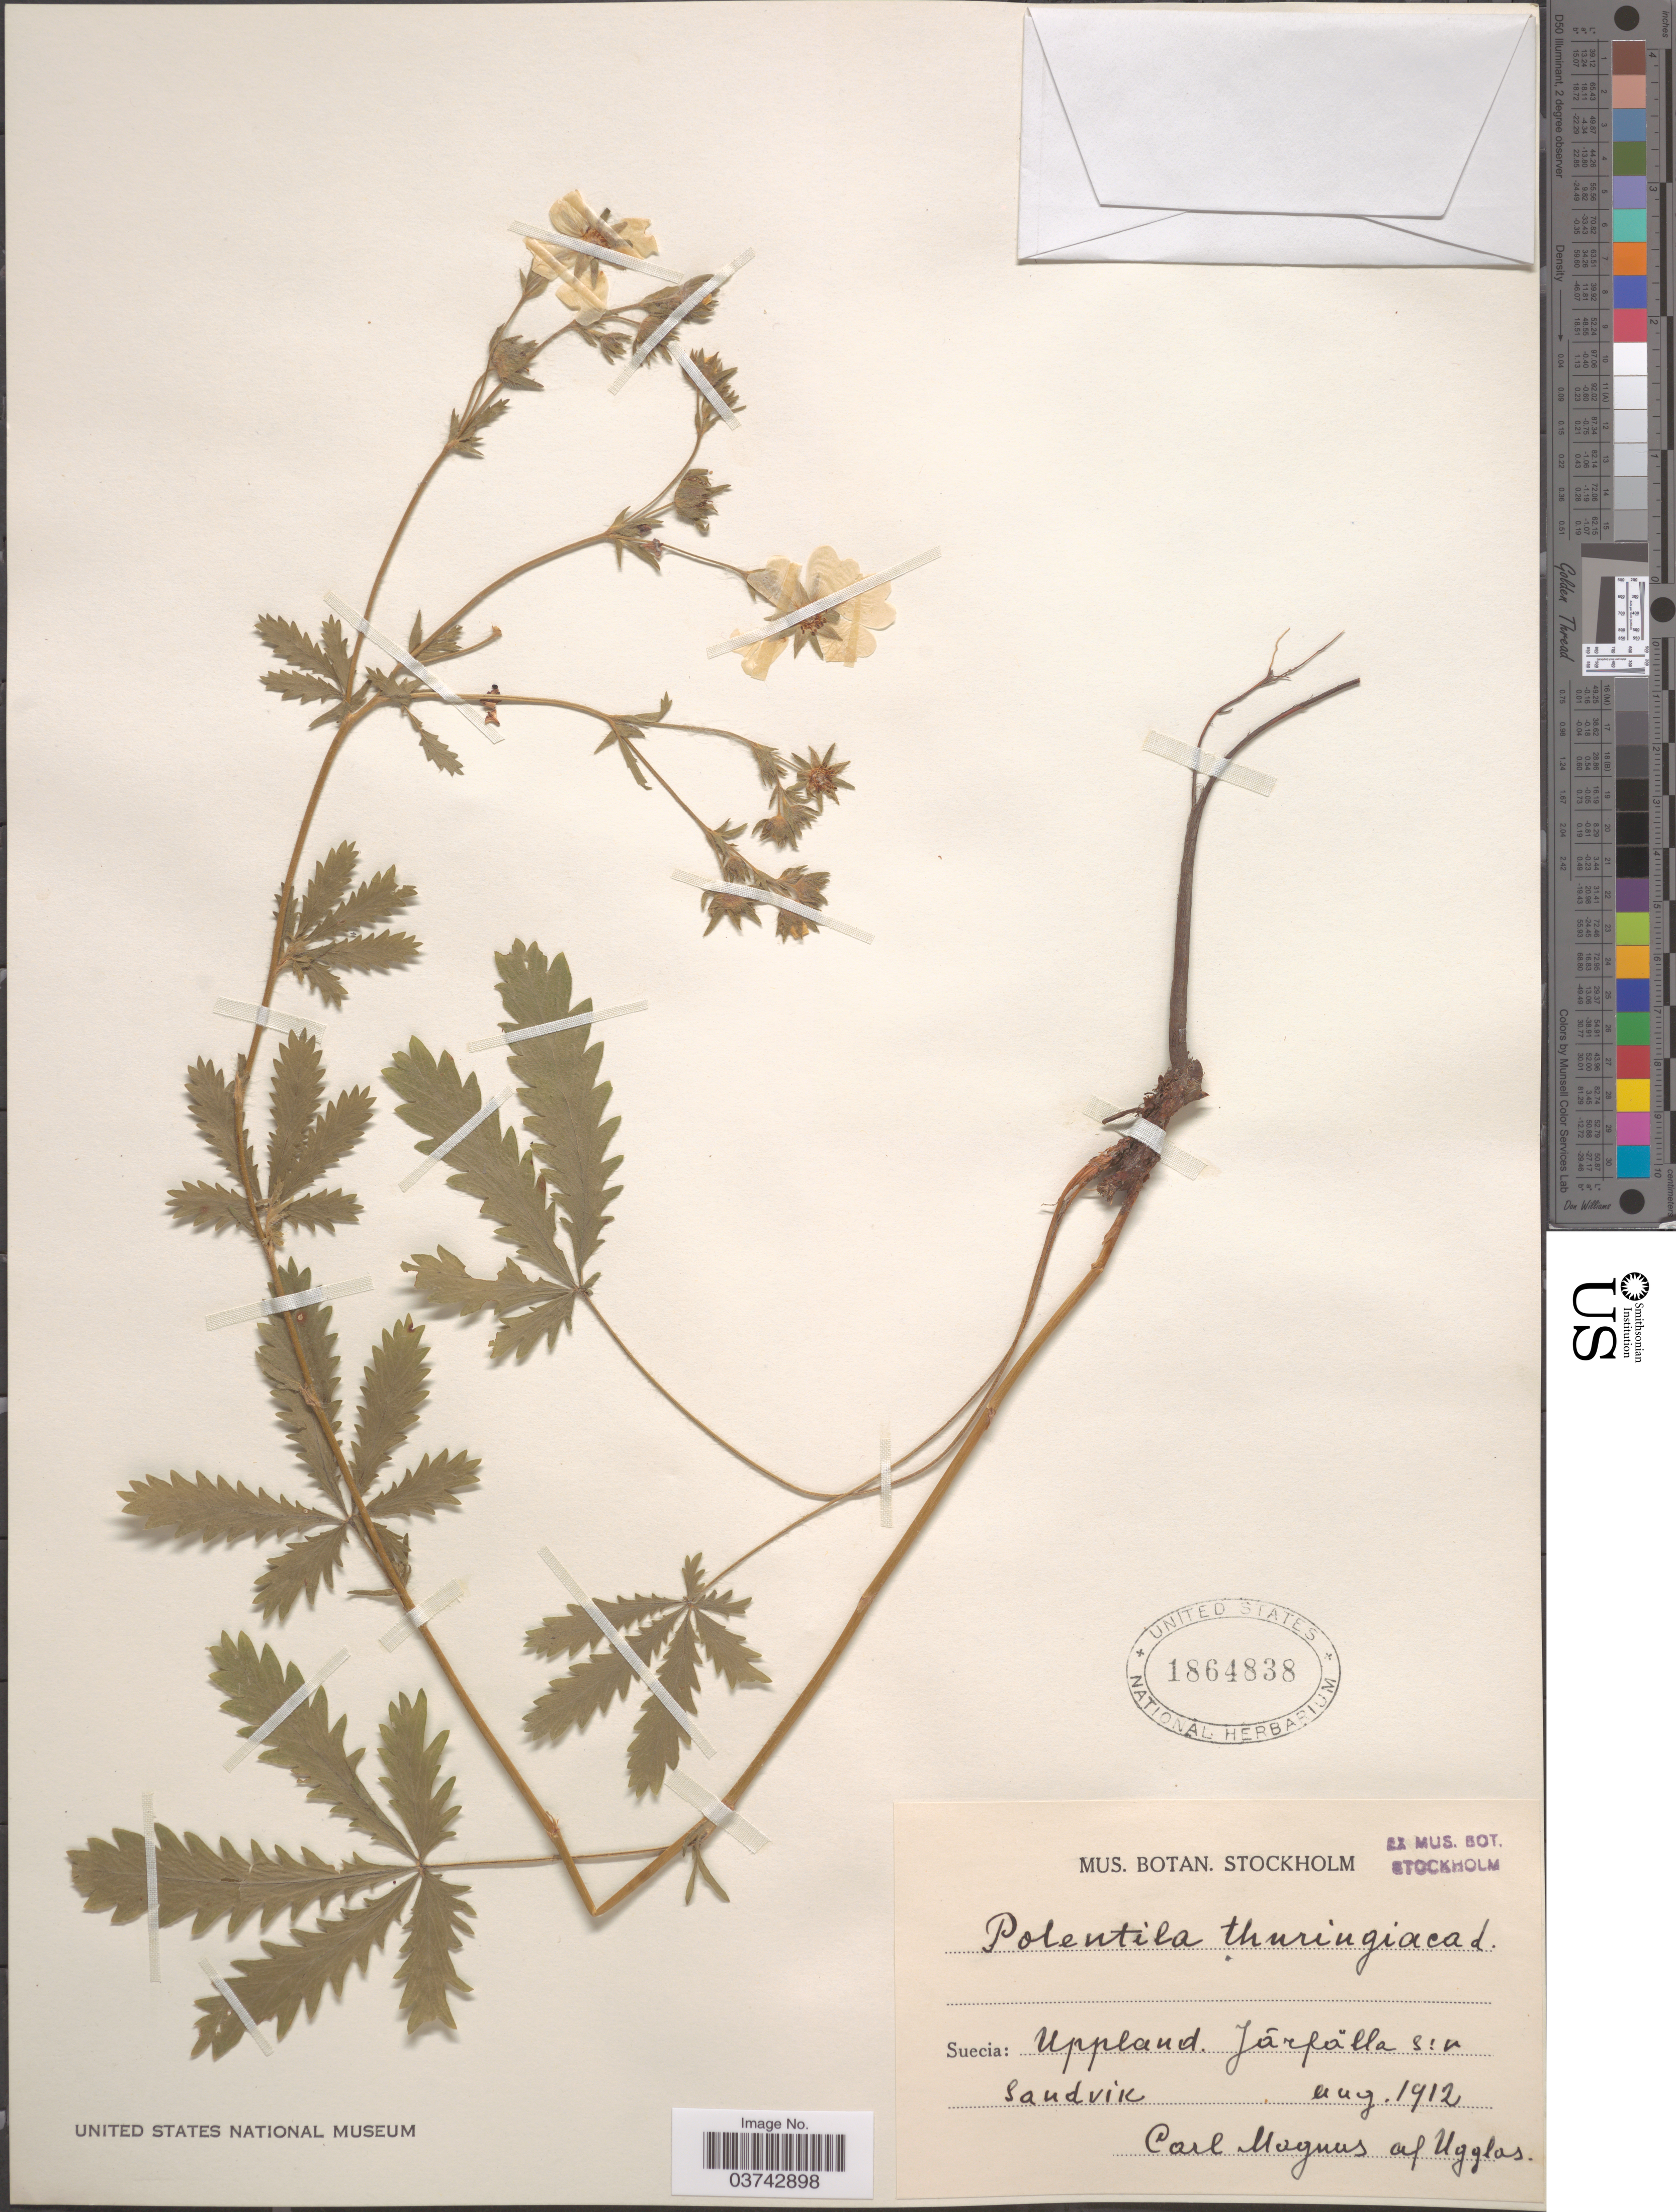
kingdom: Plantae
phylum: Tracheophyta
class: Magnoliopsida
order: Rosales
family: Rosaceae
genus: Potentilla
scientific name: Potentilla thuringiaca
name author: Bernh. ex Link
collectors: C. Magnus & C. Ugglas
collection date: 1912-08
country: Sweden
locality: Suecia: Uppland. Jârpálla s:n sandvik.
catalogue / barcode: US 1864838